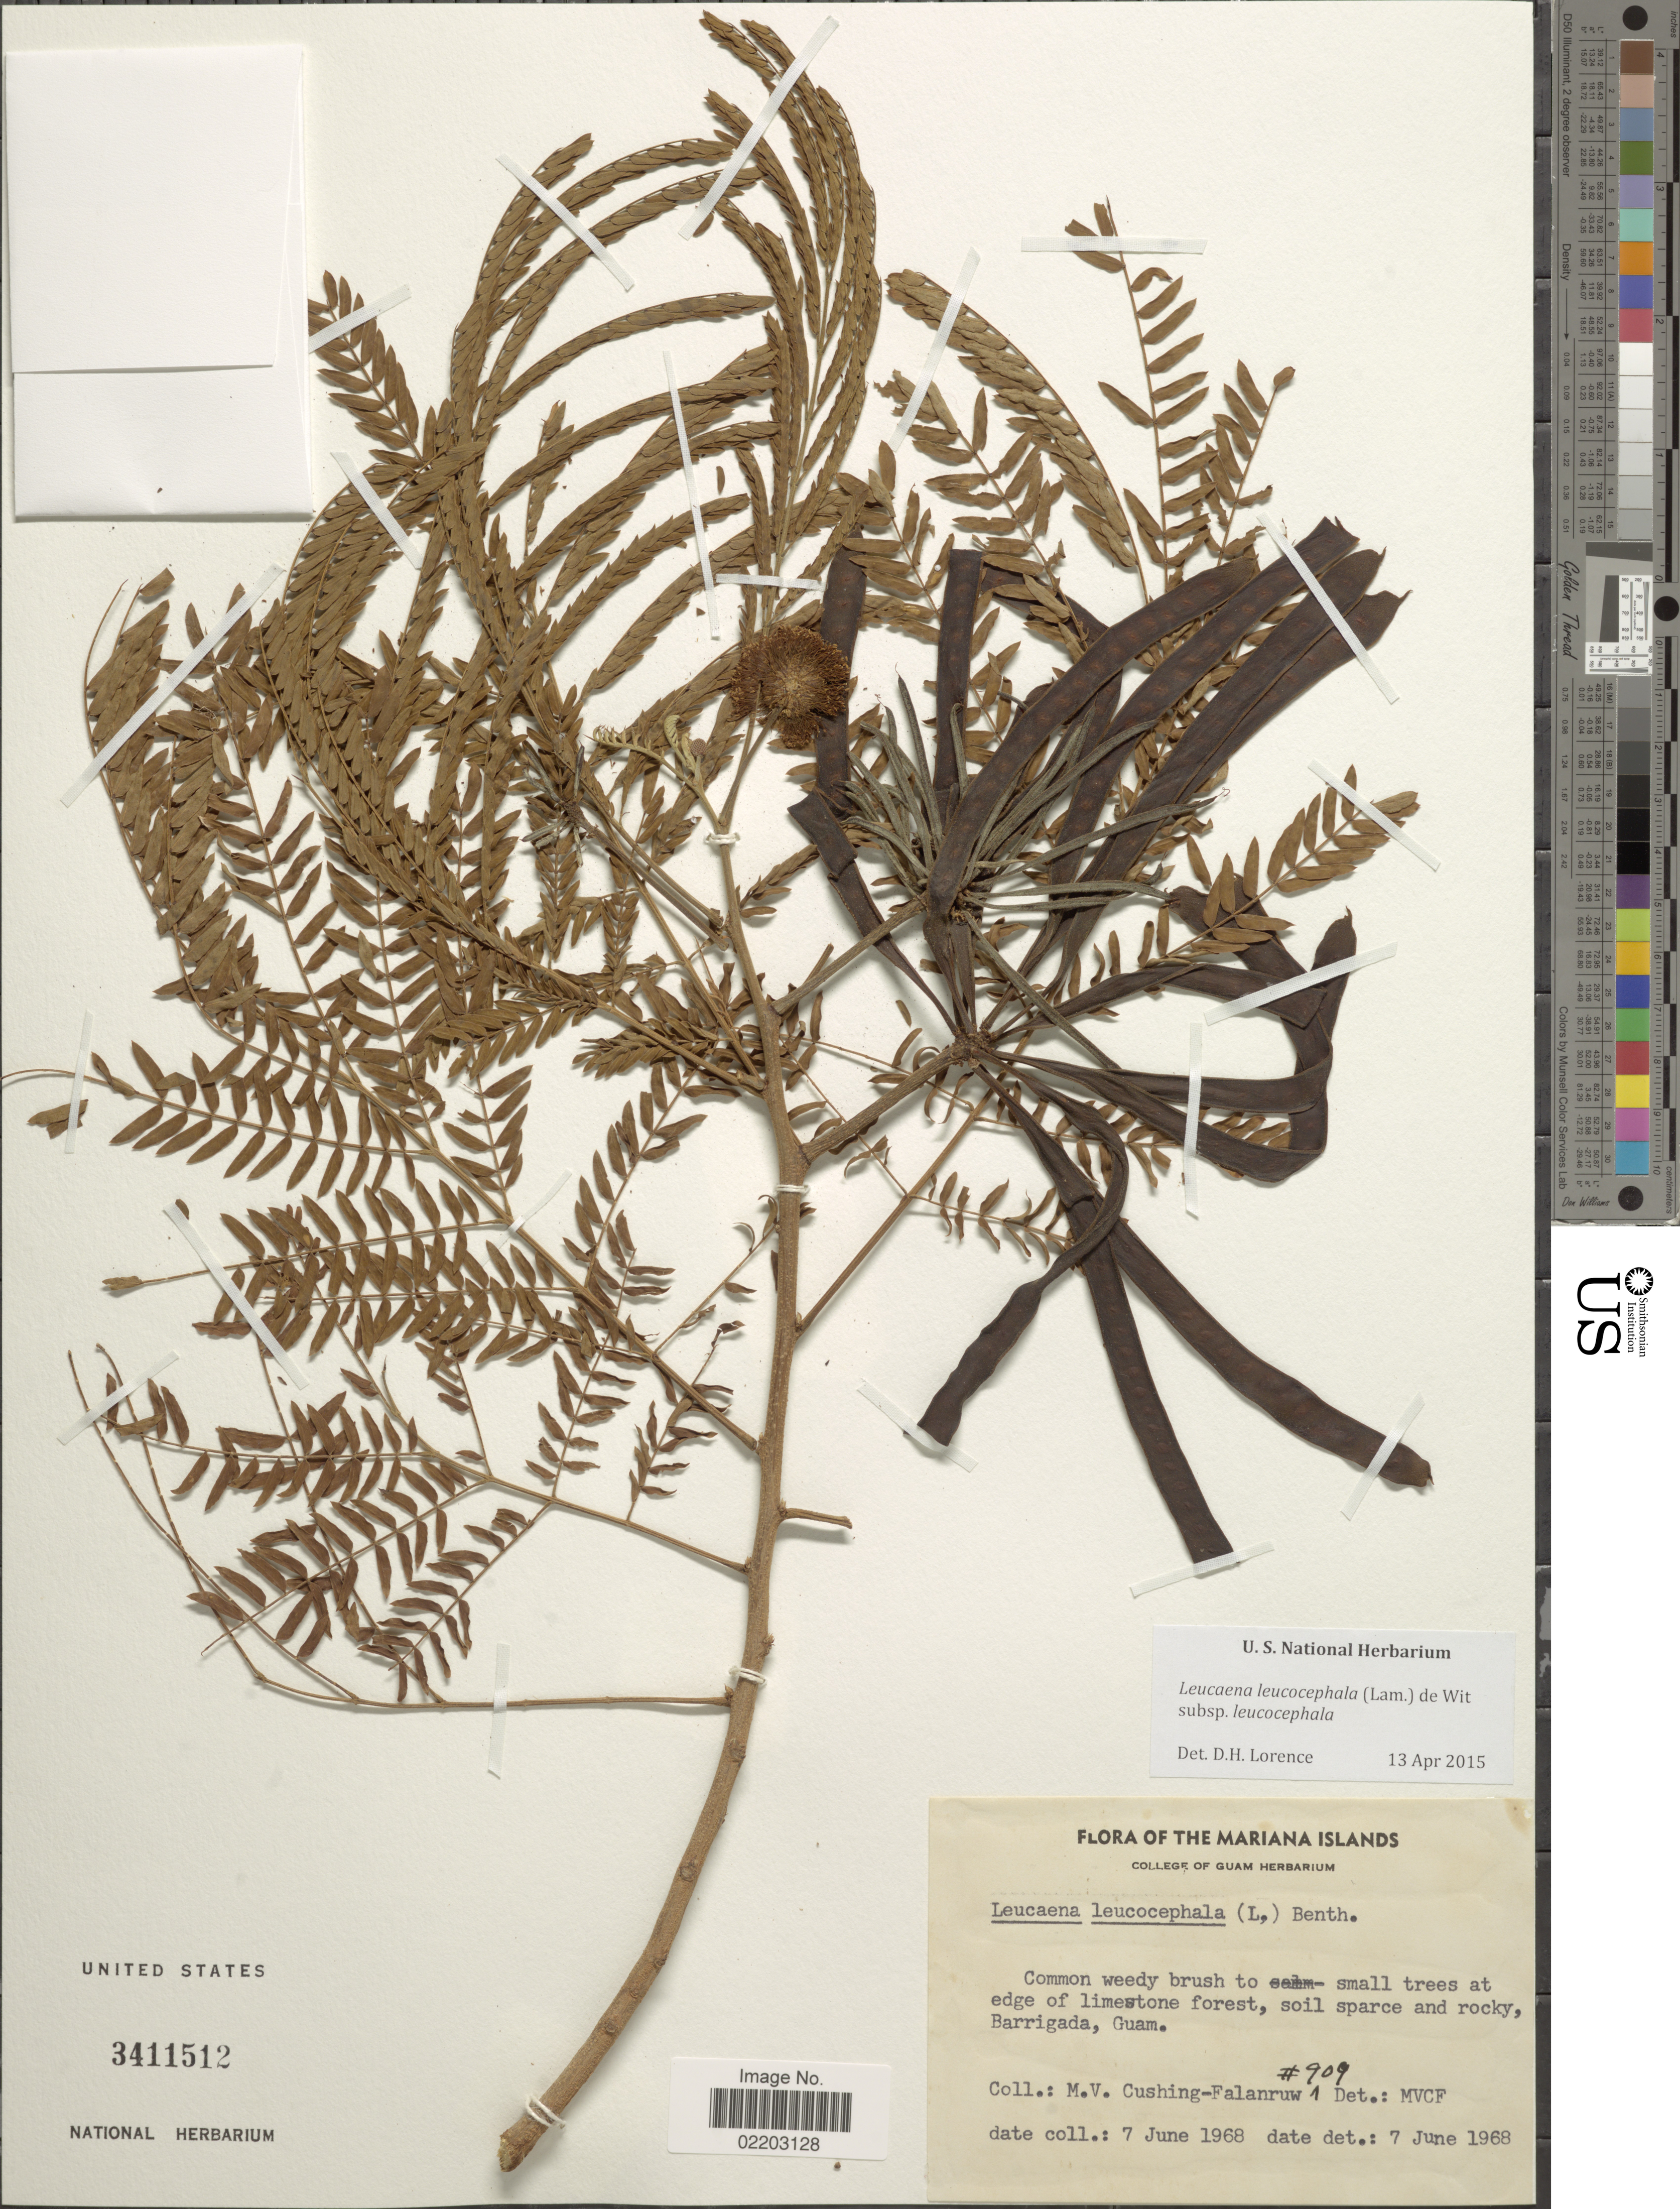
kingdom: Plantae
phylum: Tracheophyta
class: Magnoliopsida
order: Fabales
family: Fabaceae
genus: Leucaena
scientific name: Leucaena leucocephala subsp. leucocephala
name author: (Lam.) de Wit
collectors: M. V. Falanruw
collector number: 909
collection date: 1968-06-07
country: Guam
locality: Marianne Islands, Guam . Barrigada, Guam.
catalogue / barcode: US 3411512